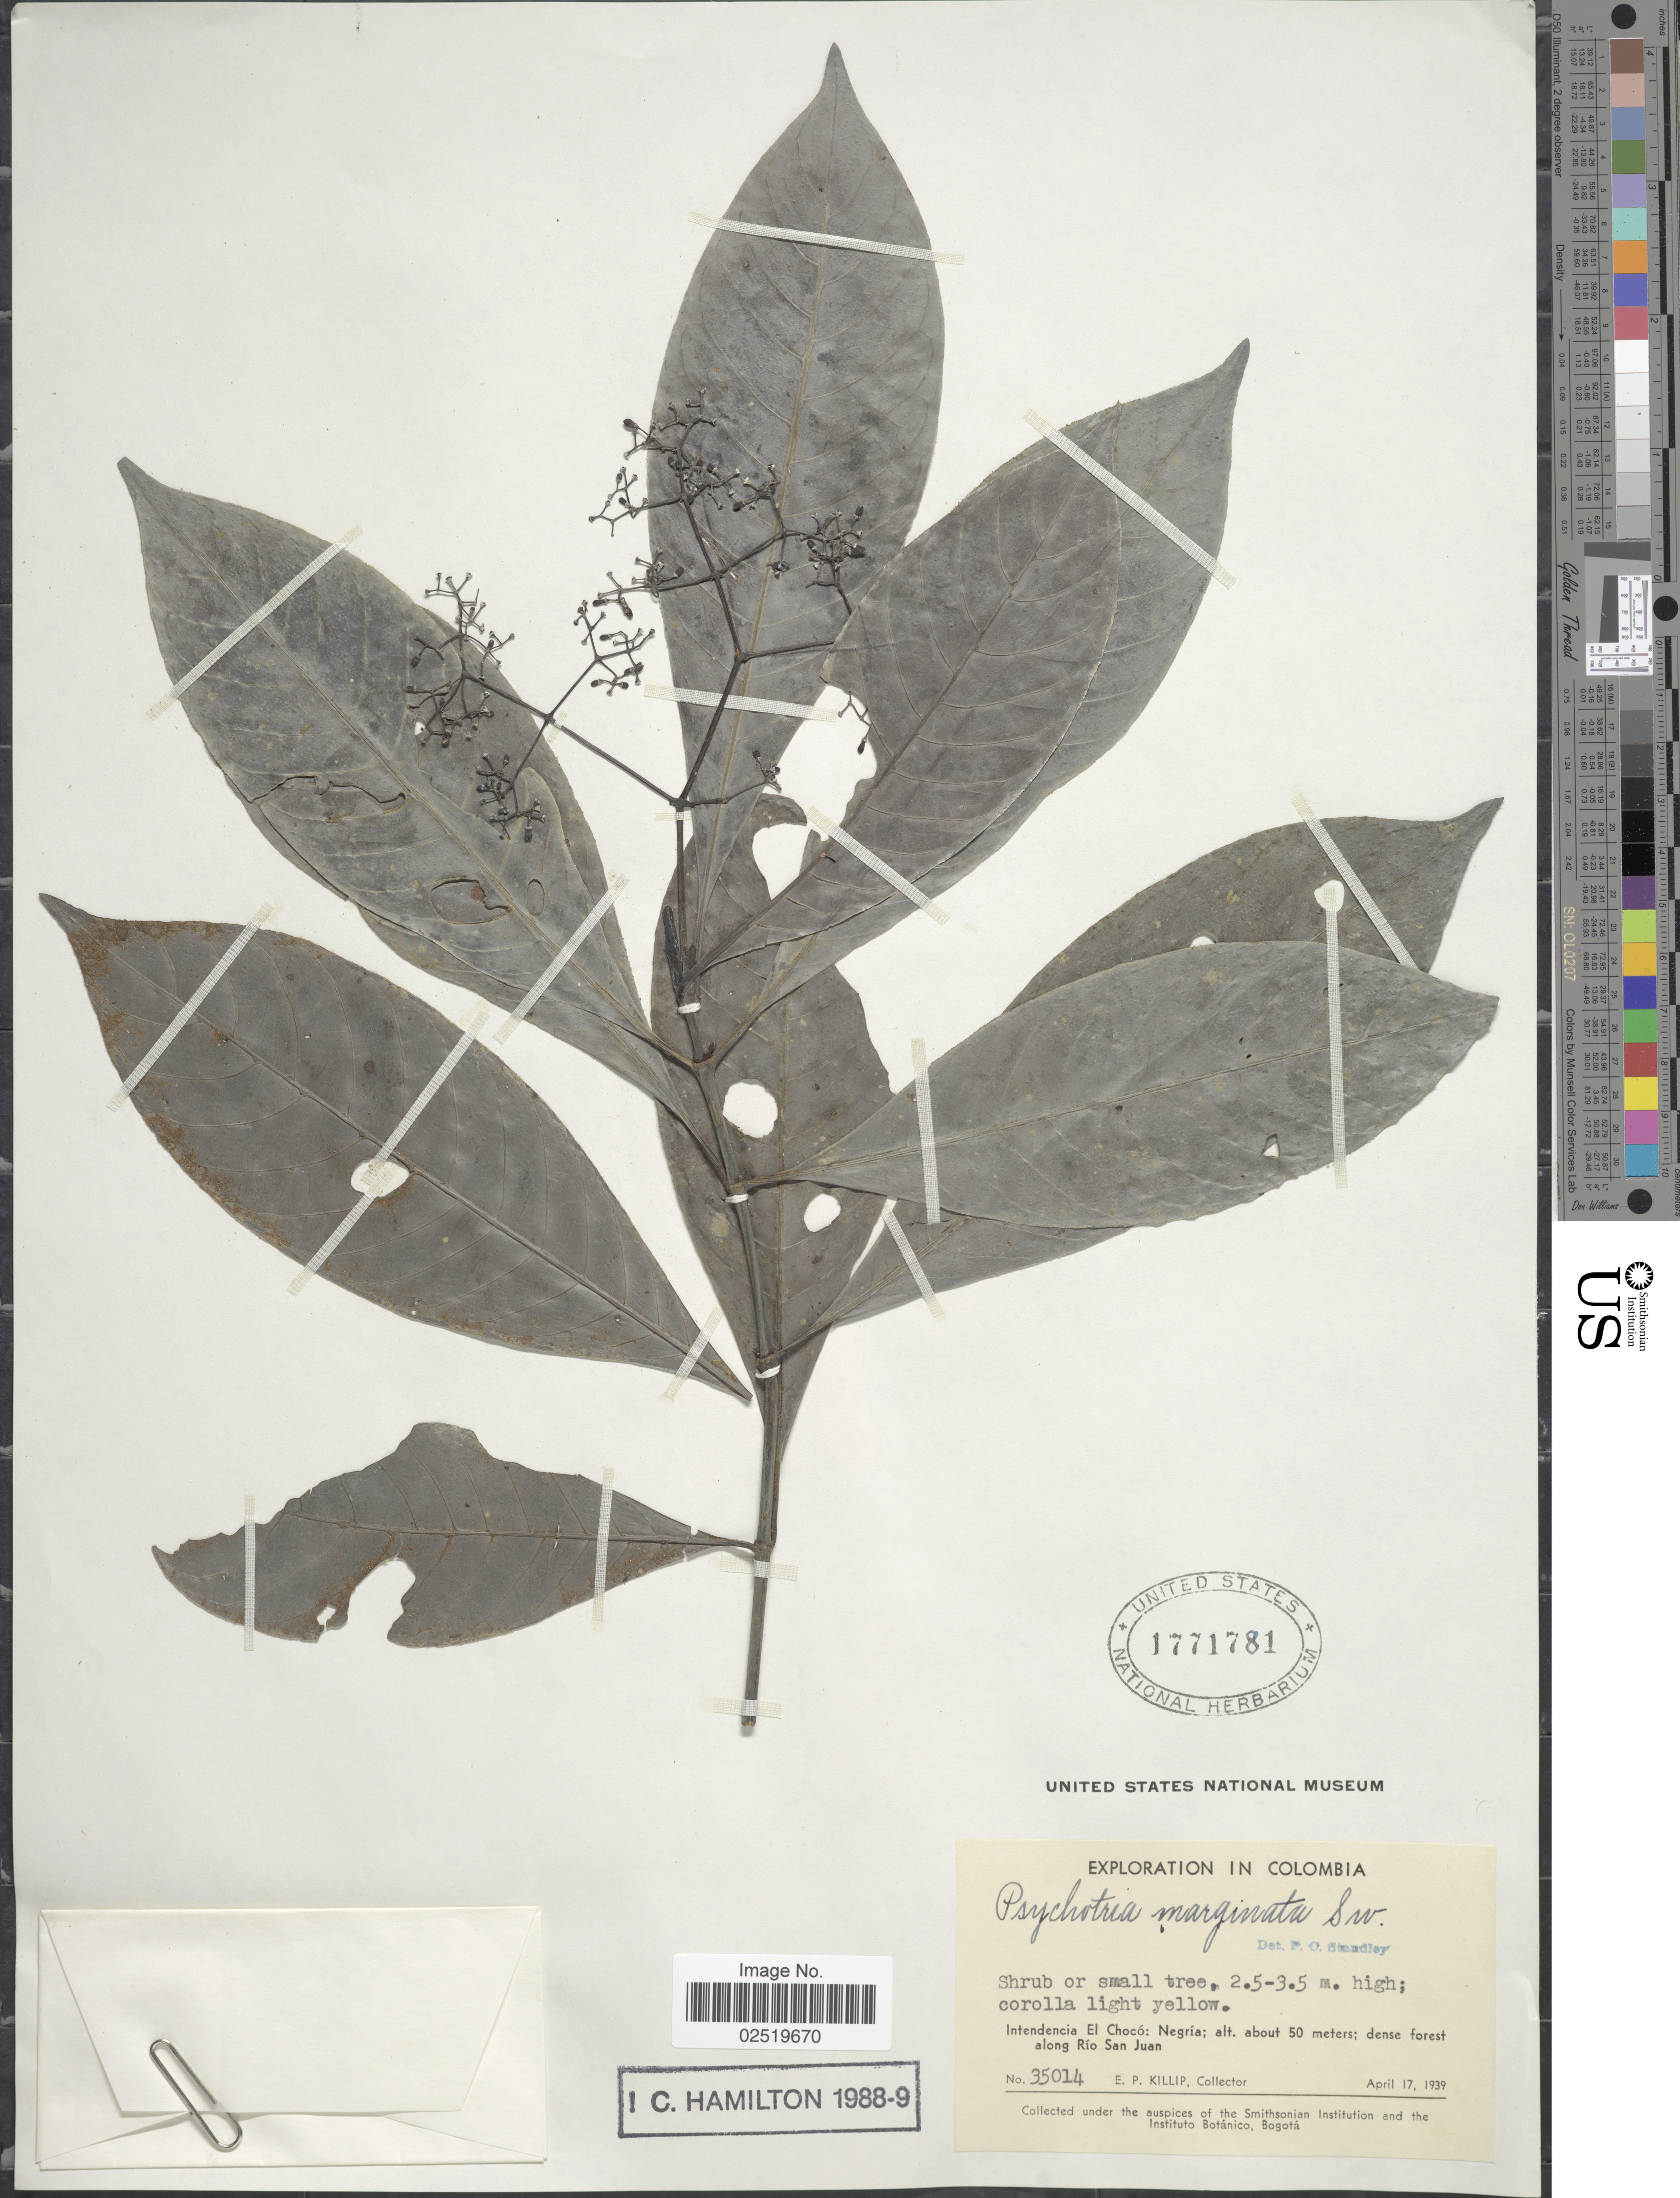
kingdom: Plantae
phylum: Tracheophyta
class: Magnoliopsida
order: Gentianales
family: Rubiaceae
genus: Psychotria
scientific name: Psychotria marginata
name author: Sw.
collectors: E. P. Killip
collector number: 35014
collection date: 1939-04-17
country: Colombia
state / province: Chocó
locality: Negria: along Rio San Juan.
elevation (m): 50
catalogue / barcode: US 1771781